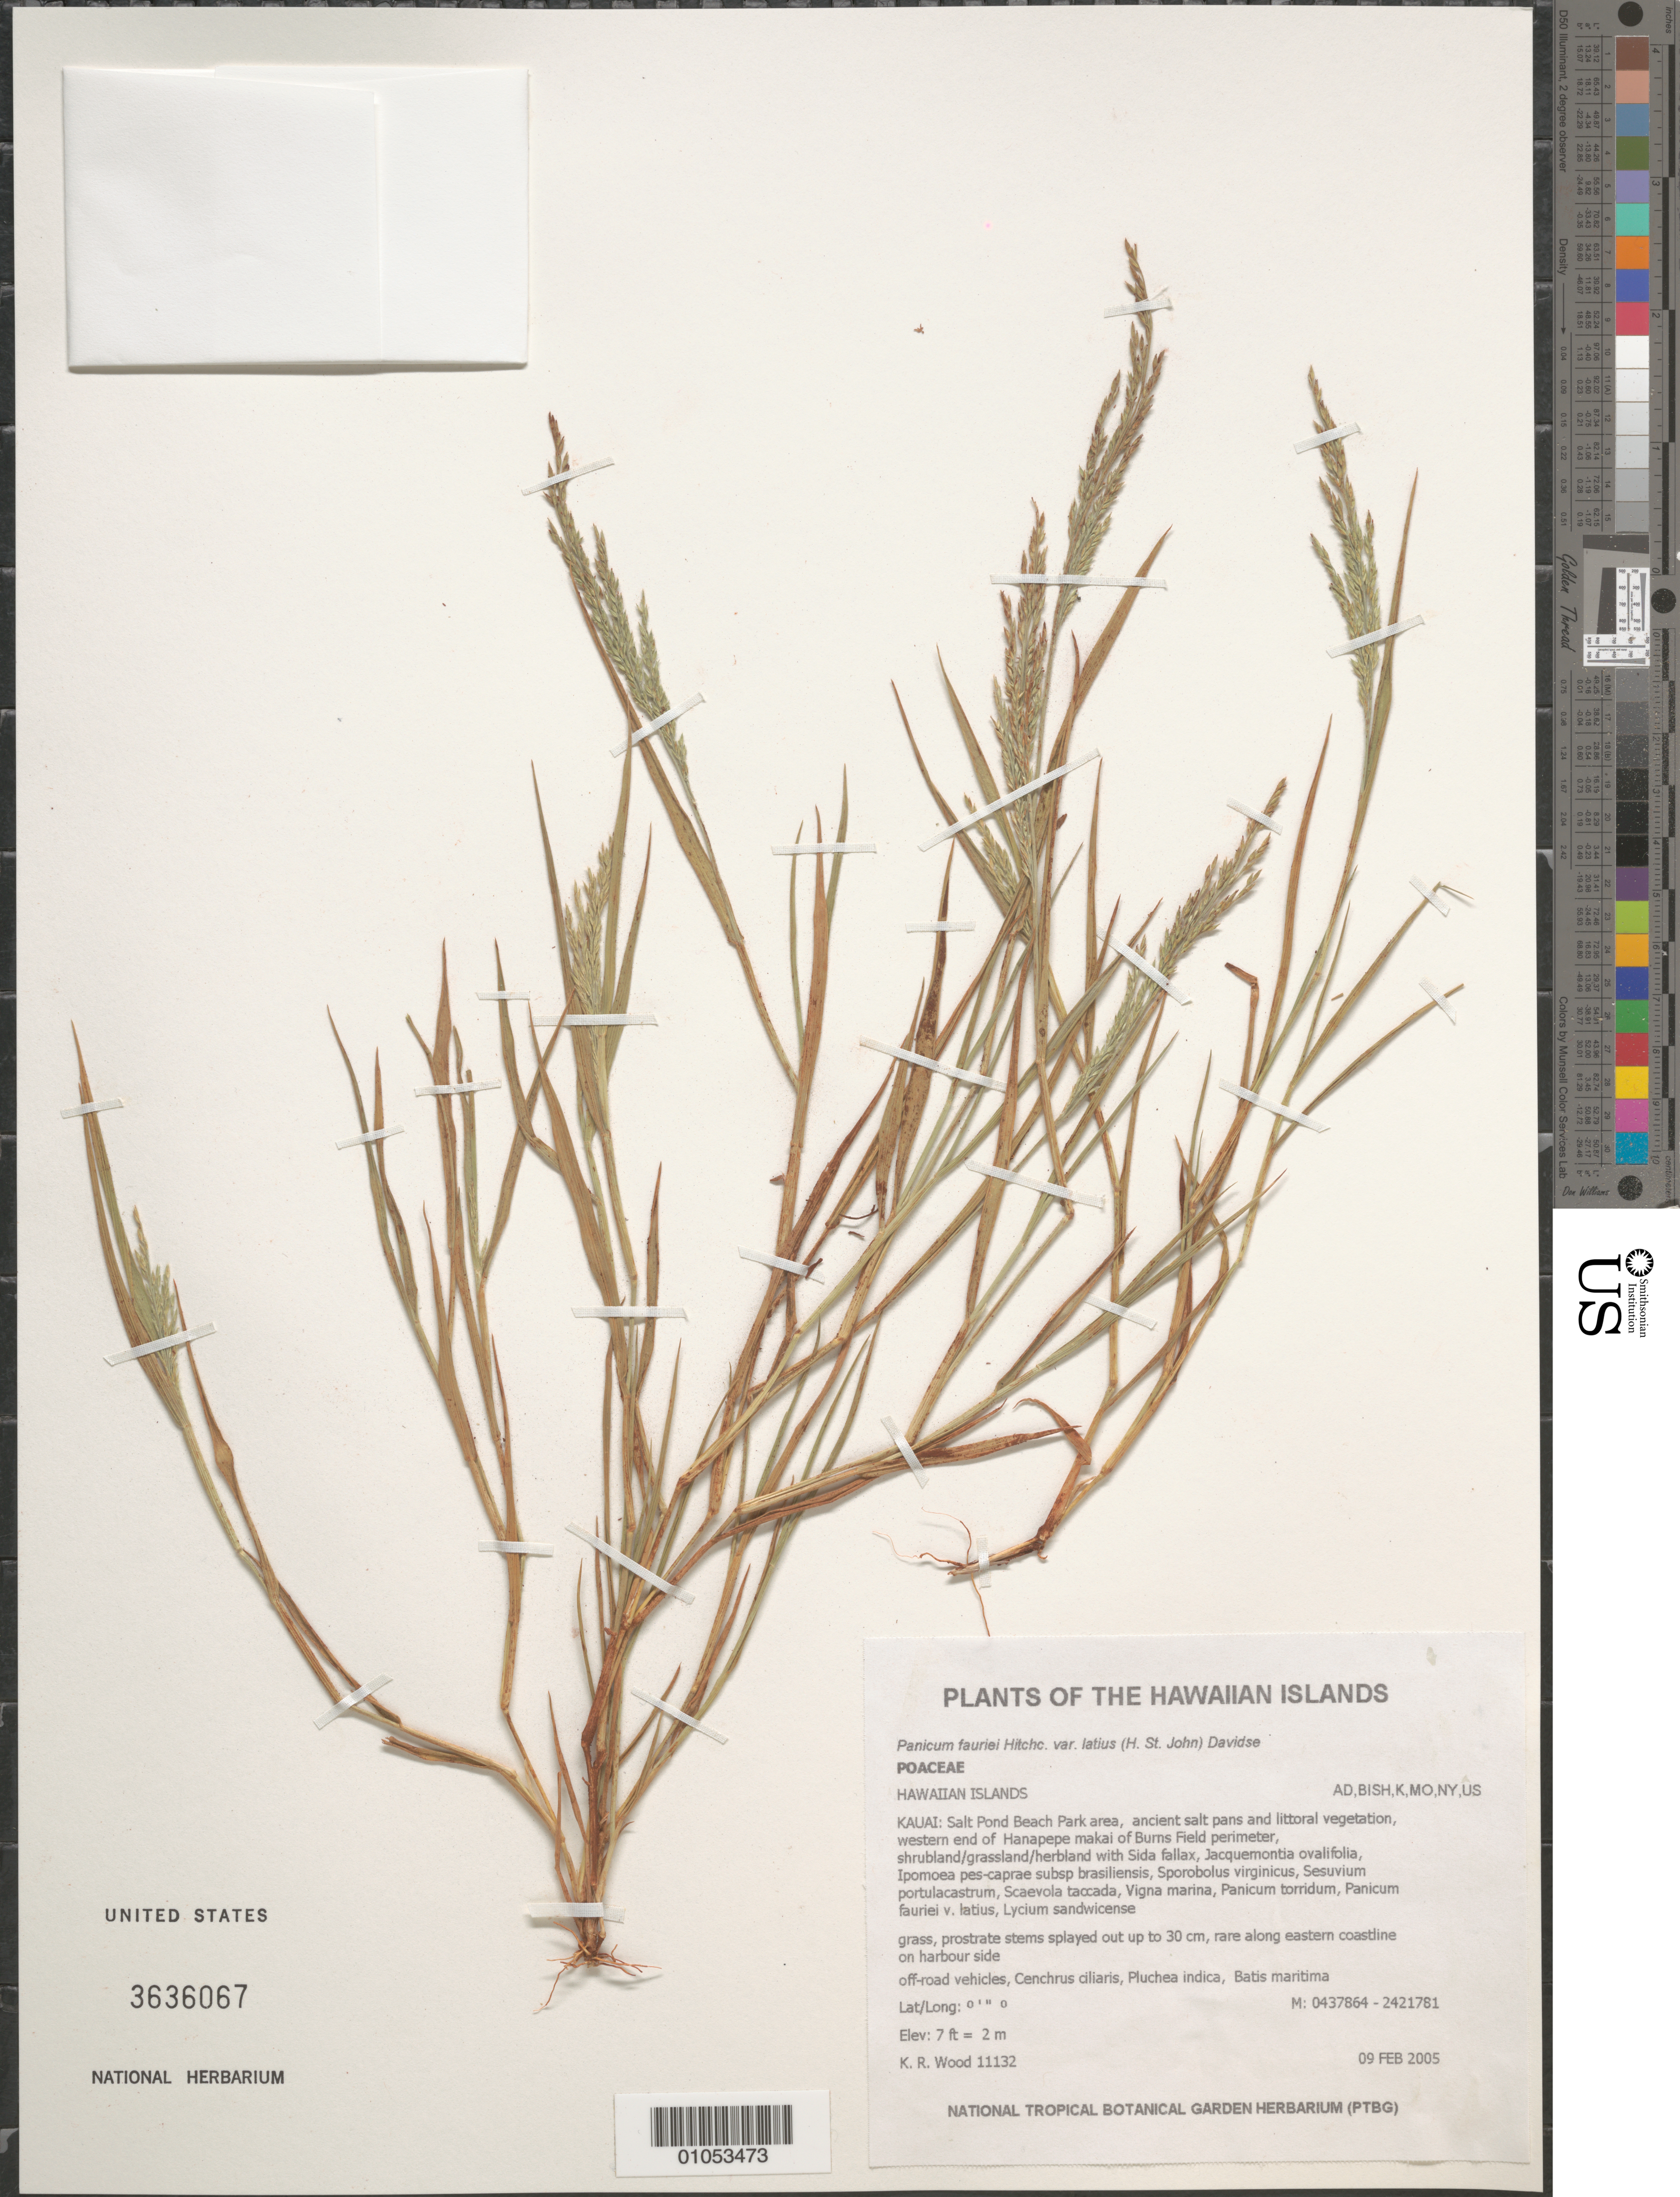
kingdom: Plantae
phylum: Tracheophyta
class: Liliopsida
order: Poales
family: Poaceae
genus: Panicum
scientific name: Panicum fauriei var. latius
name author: (H. St. John) Davidse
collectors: K. R. Wood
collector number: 11132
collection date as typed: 9 Feb 2005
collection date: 2005-02-09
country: United States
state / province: Hawaii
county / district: Kaui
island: Kaua'i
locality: Salt Pond Beach Park area, western end of Hanapepe makai of Burns Field perimeter.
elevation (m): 2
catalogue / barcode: US 3636067